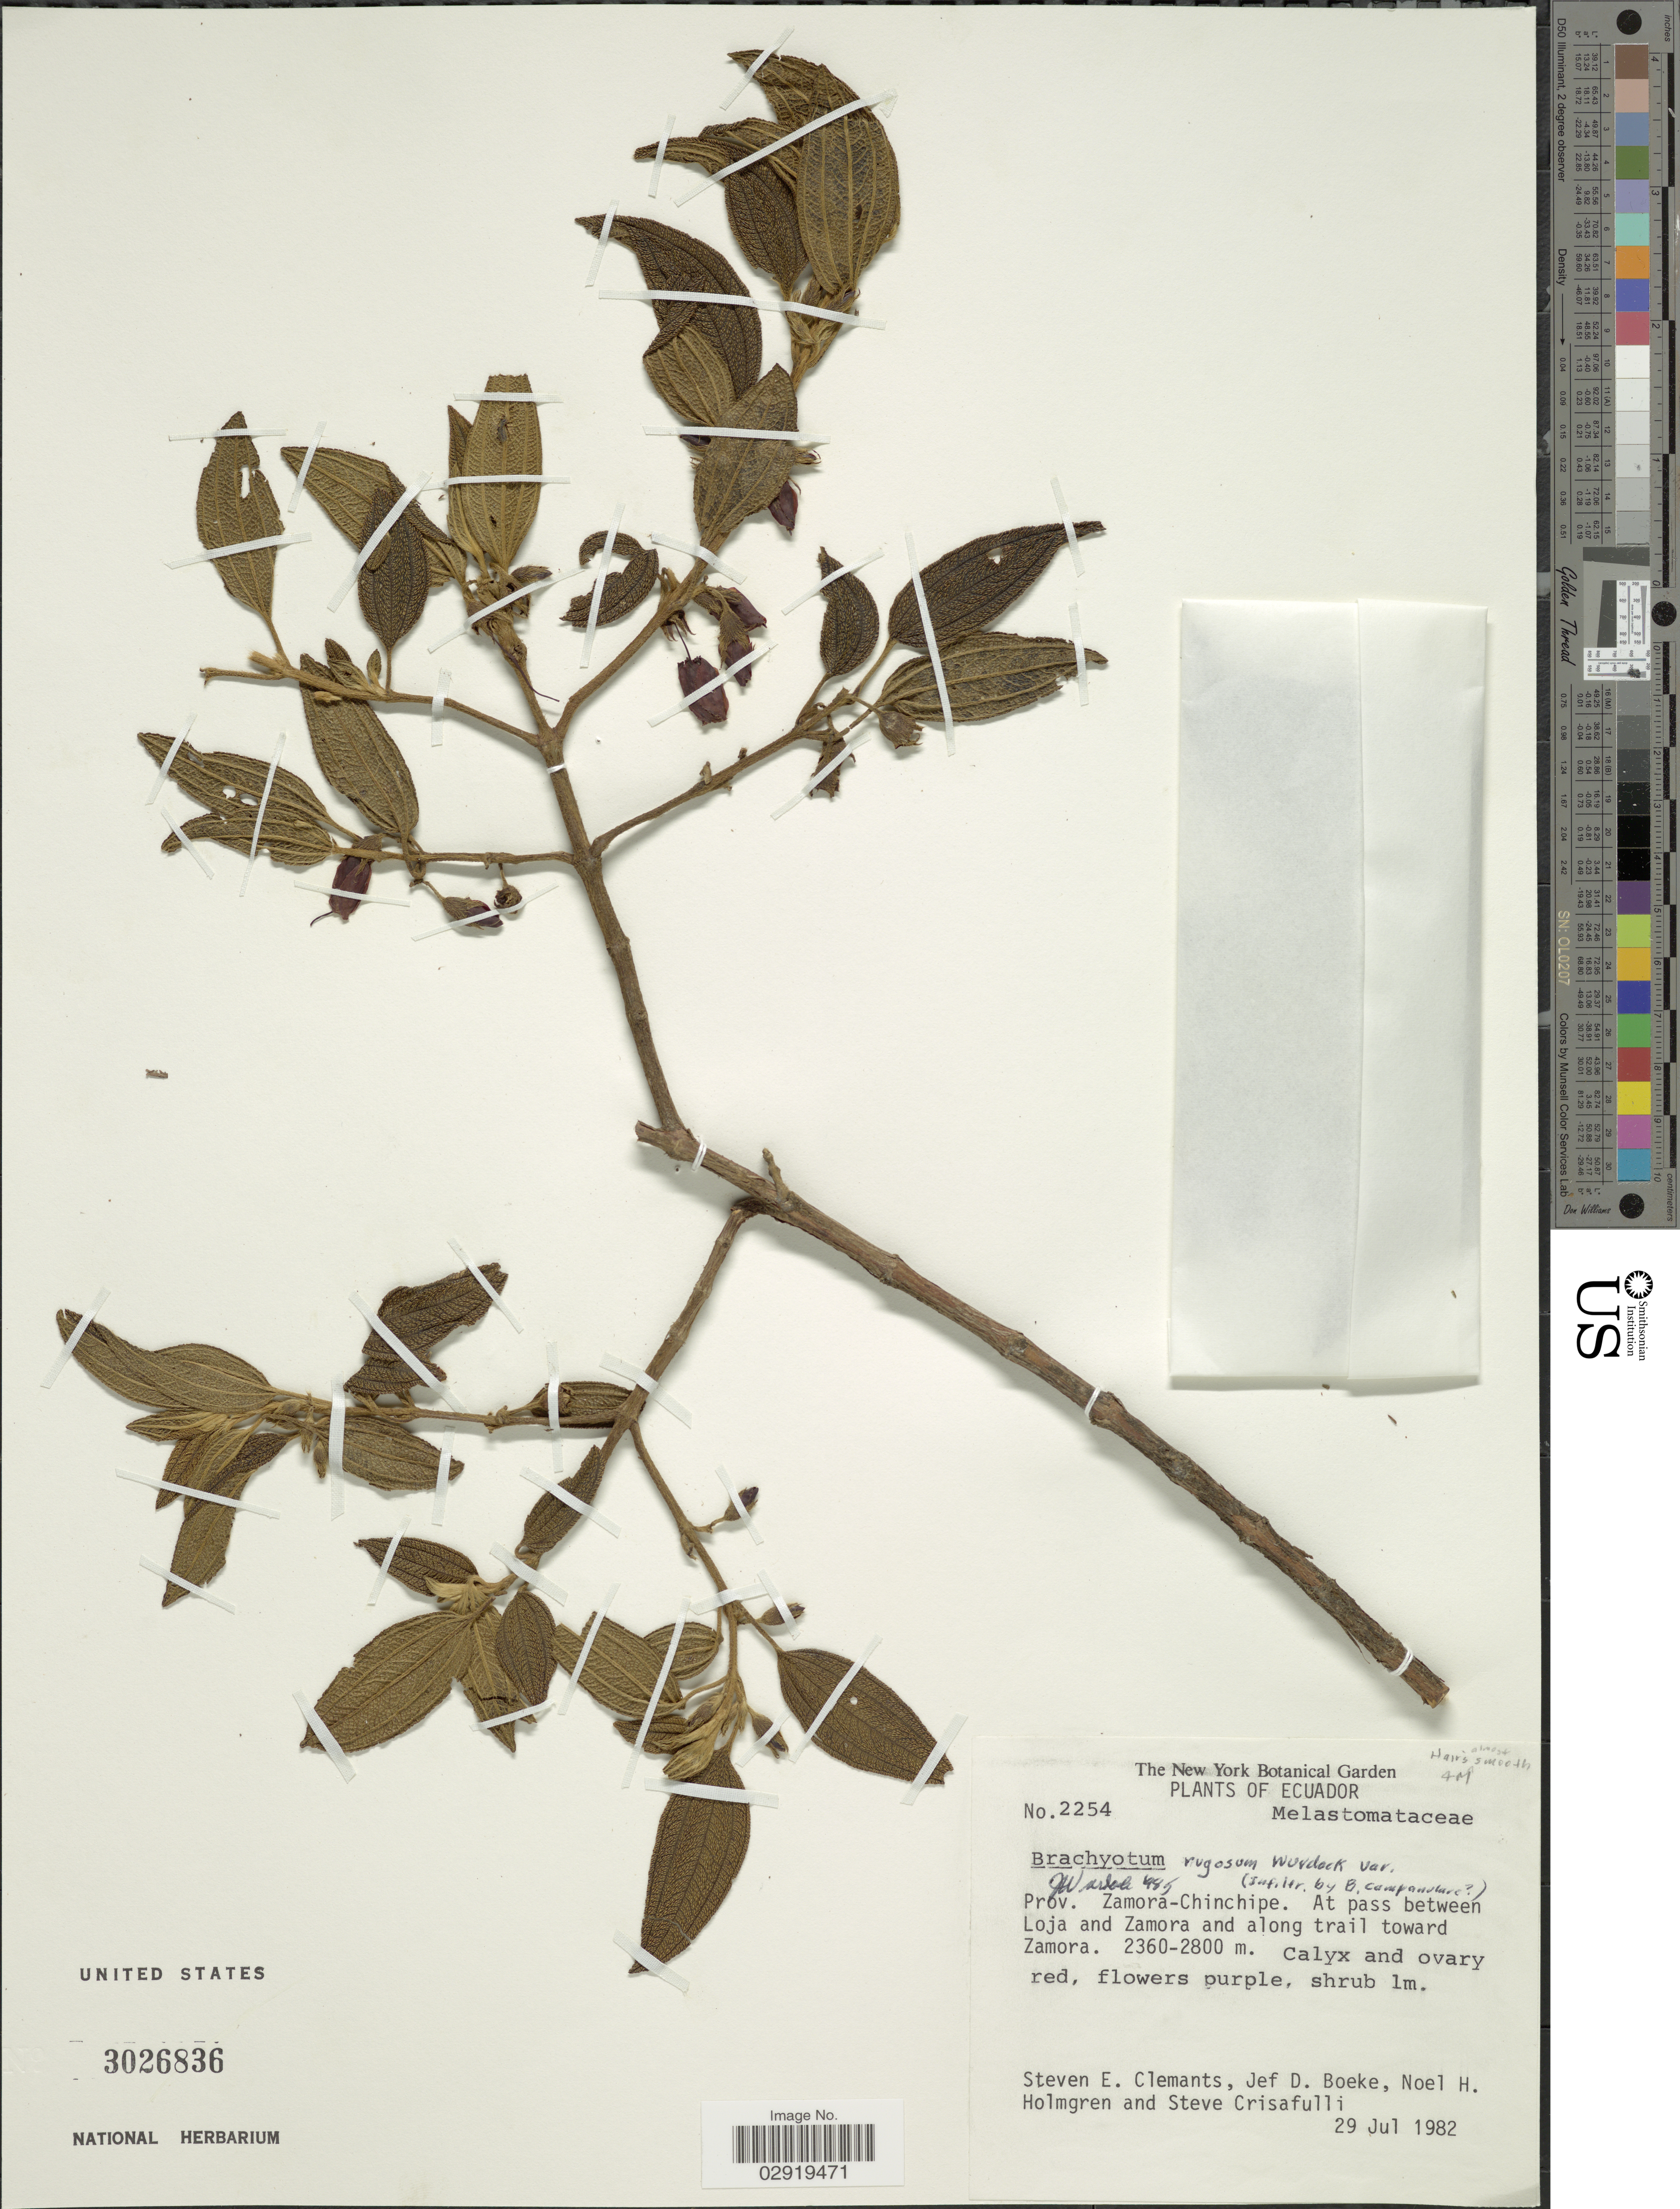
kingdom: Plantae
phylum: Tracheophyta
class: Magnoliopsida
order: Myrtales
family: Melastomataceae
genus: Brachyotum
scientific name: Brachyotum rugosum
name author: Wurdack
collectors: S. Clemants, J. Boeke, N. H. Holmgren & S. Crisafulli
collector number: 2254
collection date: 1982-07-29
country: Ecuador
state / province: Zamora-Chinchipe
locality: At pass between Loja and Zamora and along trail toward Zamora.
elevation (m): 2360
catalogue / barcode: US 3026836